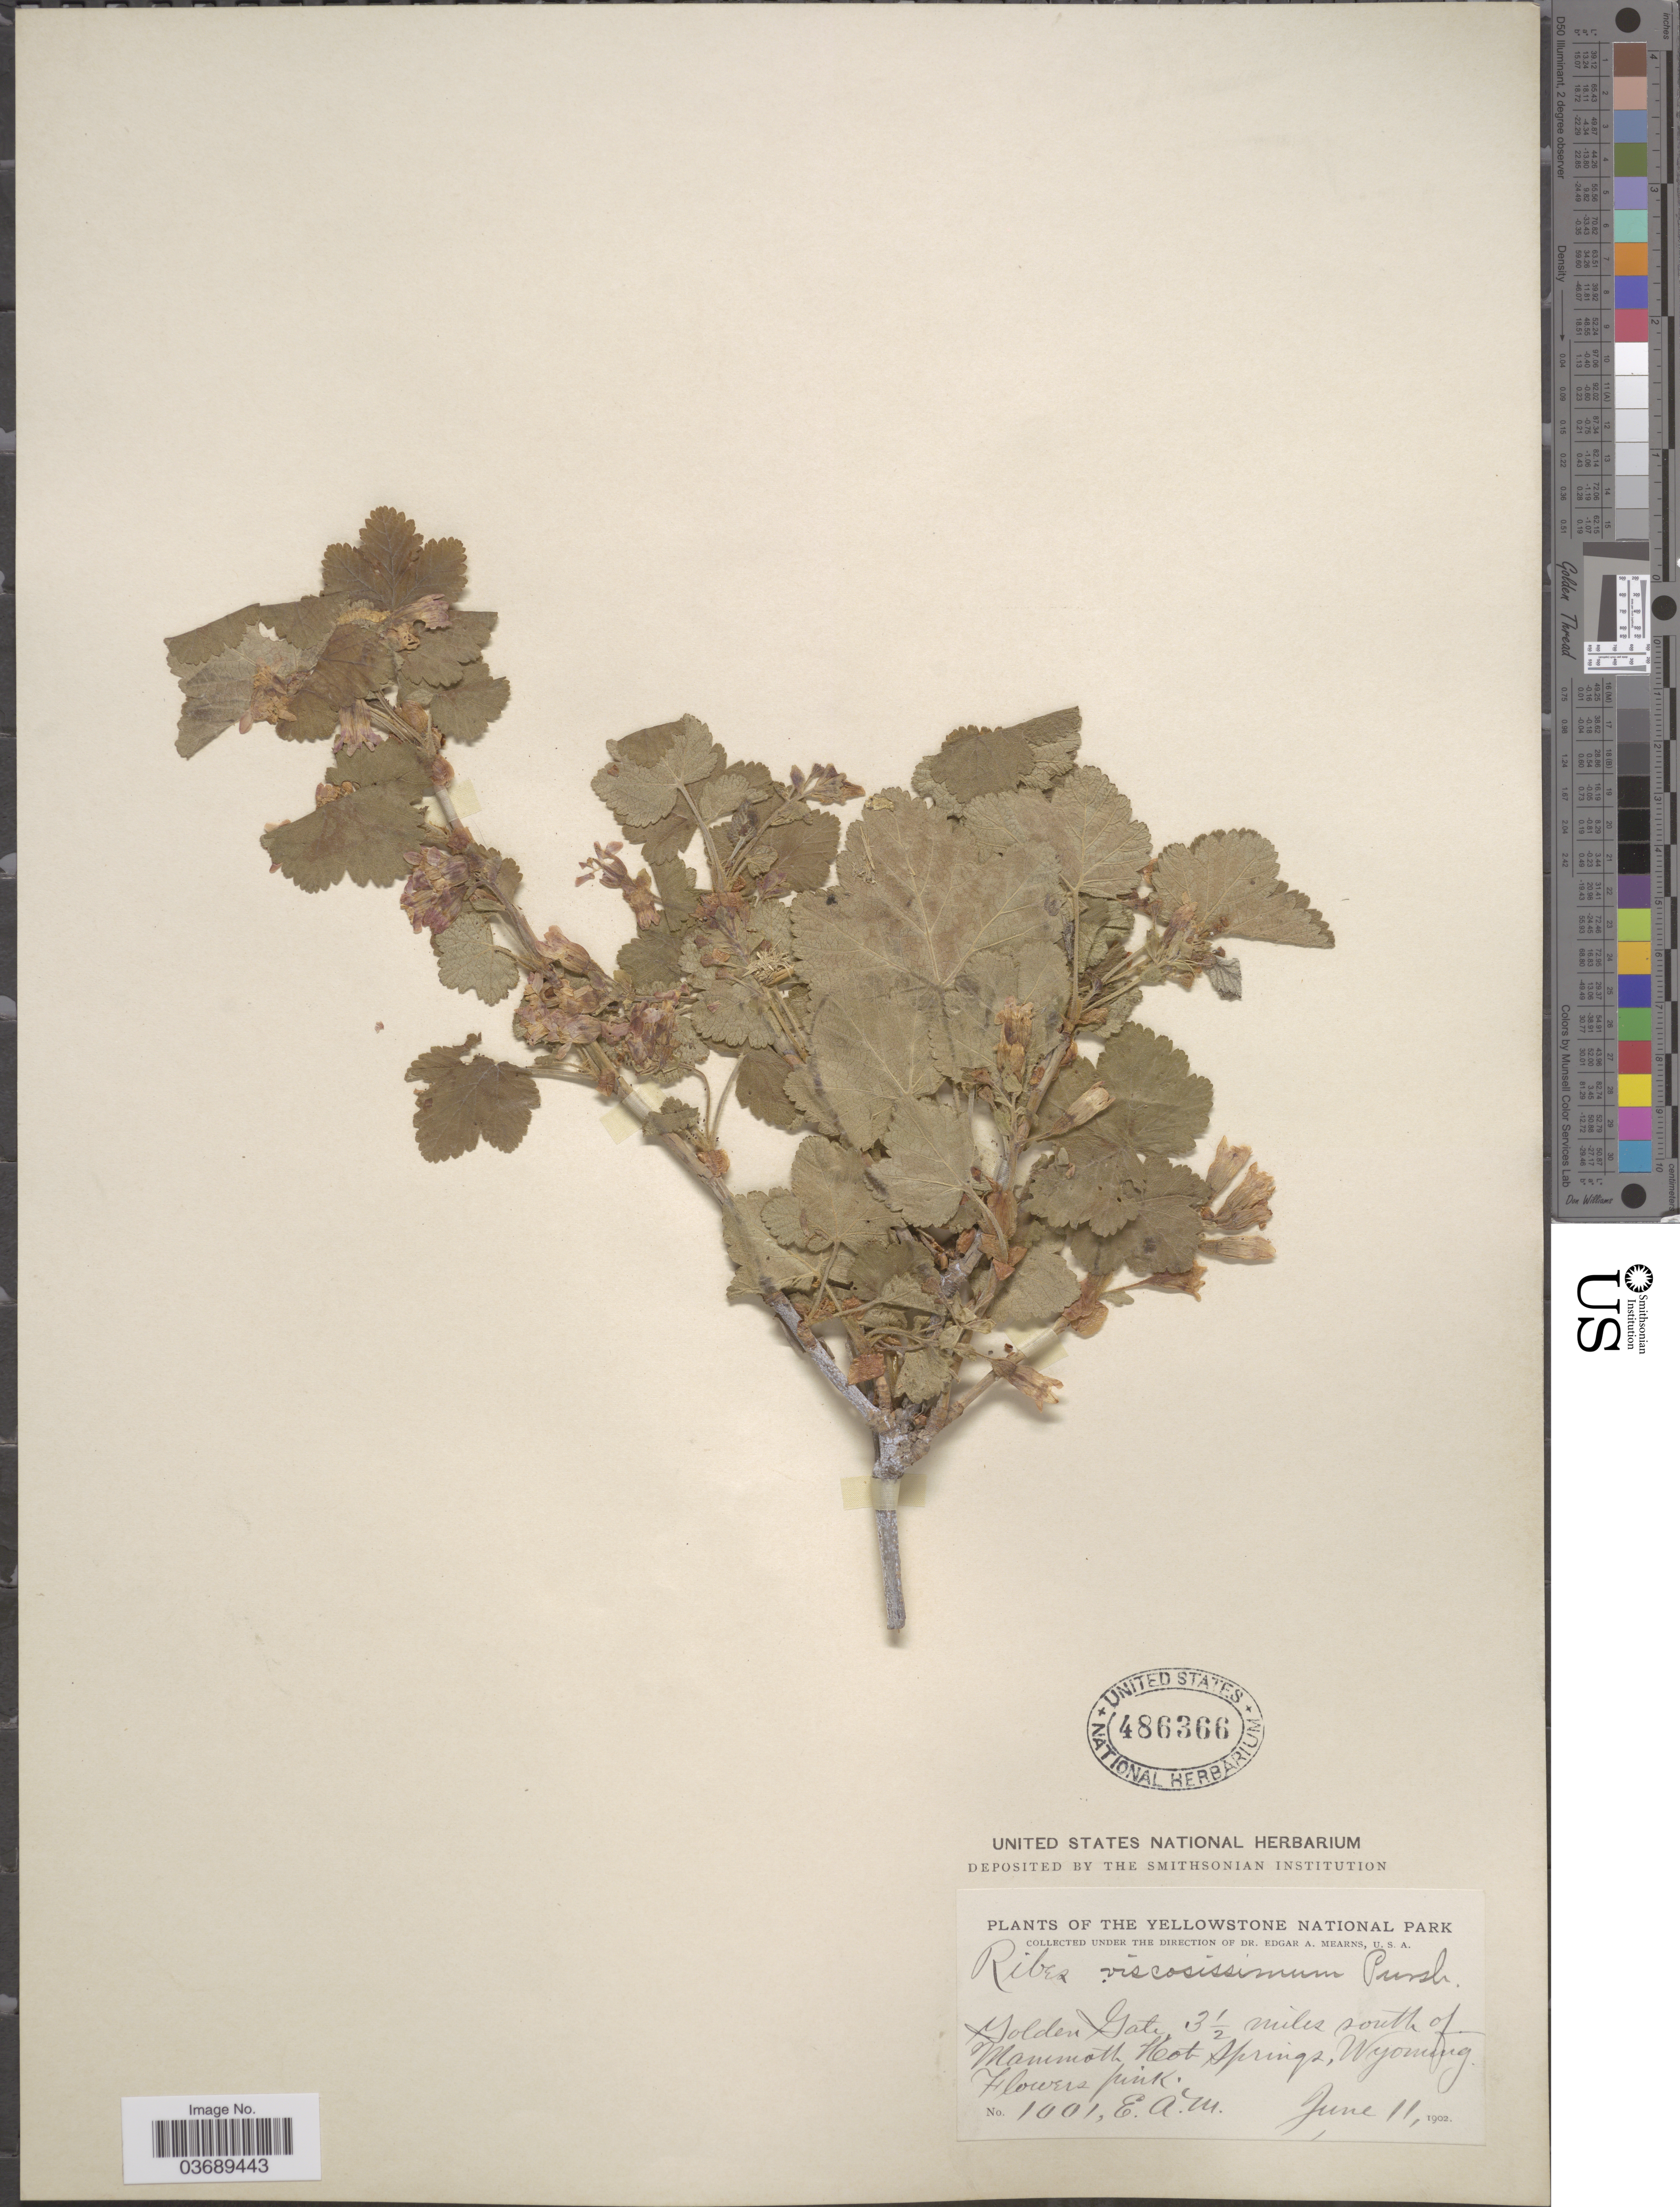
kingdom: Plantae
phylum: Tracheophyta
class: Magnoliopsida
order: Saxifragales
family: Grossulariaceae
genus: Ribes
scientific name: Ribes viscosissimum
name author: Pursh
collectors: E. A. Mearns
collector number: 1001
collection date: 1902-06-11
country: United States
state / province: Wyoming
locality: The Yellowstone National Park. Golden Gate, 3½ miles south of Mammoth Hot Springs.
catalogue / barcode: US 486366